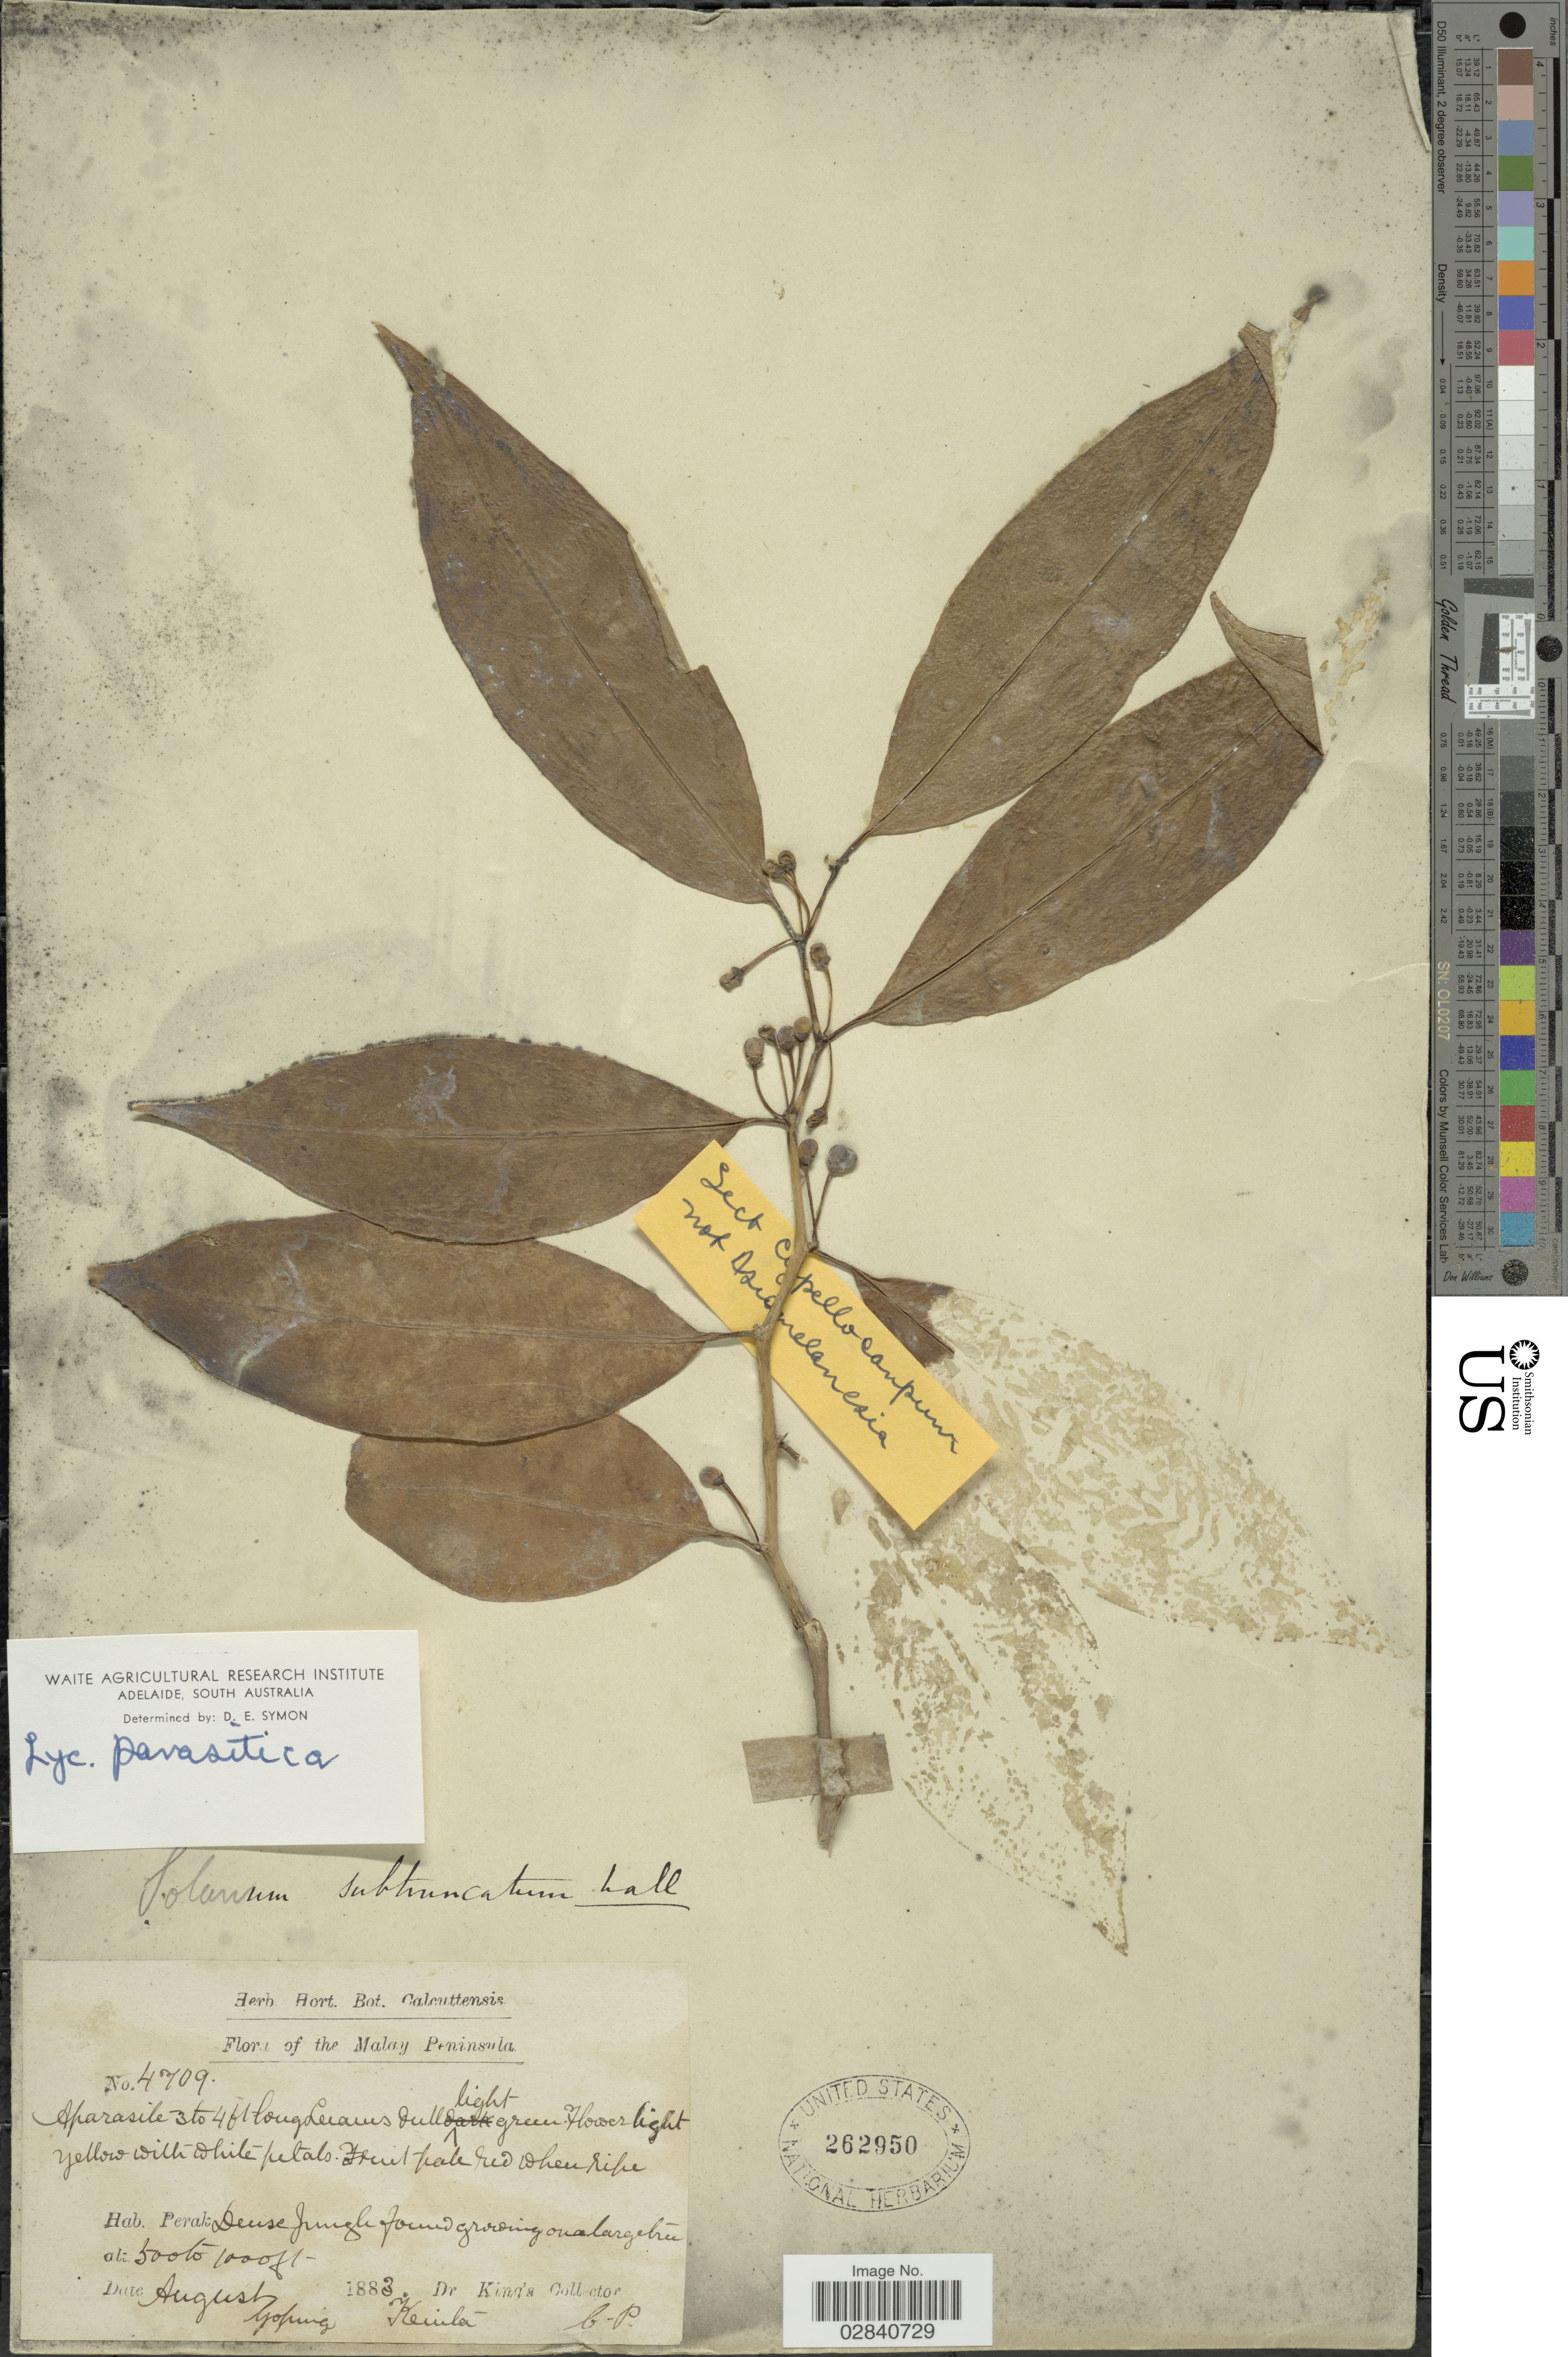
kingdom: Plantae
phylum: Tracheophyta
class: Magnoliopsida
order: Solanales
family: Solanaceae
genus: Lycianthes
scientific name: Lycianthes parasitica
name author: (Blume) Bitter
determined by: Knapp, S. D.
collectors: Dr. King's collector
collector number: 4709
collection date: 1883-08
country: Malaysia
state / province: Perak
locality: Malay Peninsula. Goping Keuila.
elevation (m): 152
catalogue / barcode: US 262950